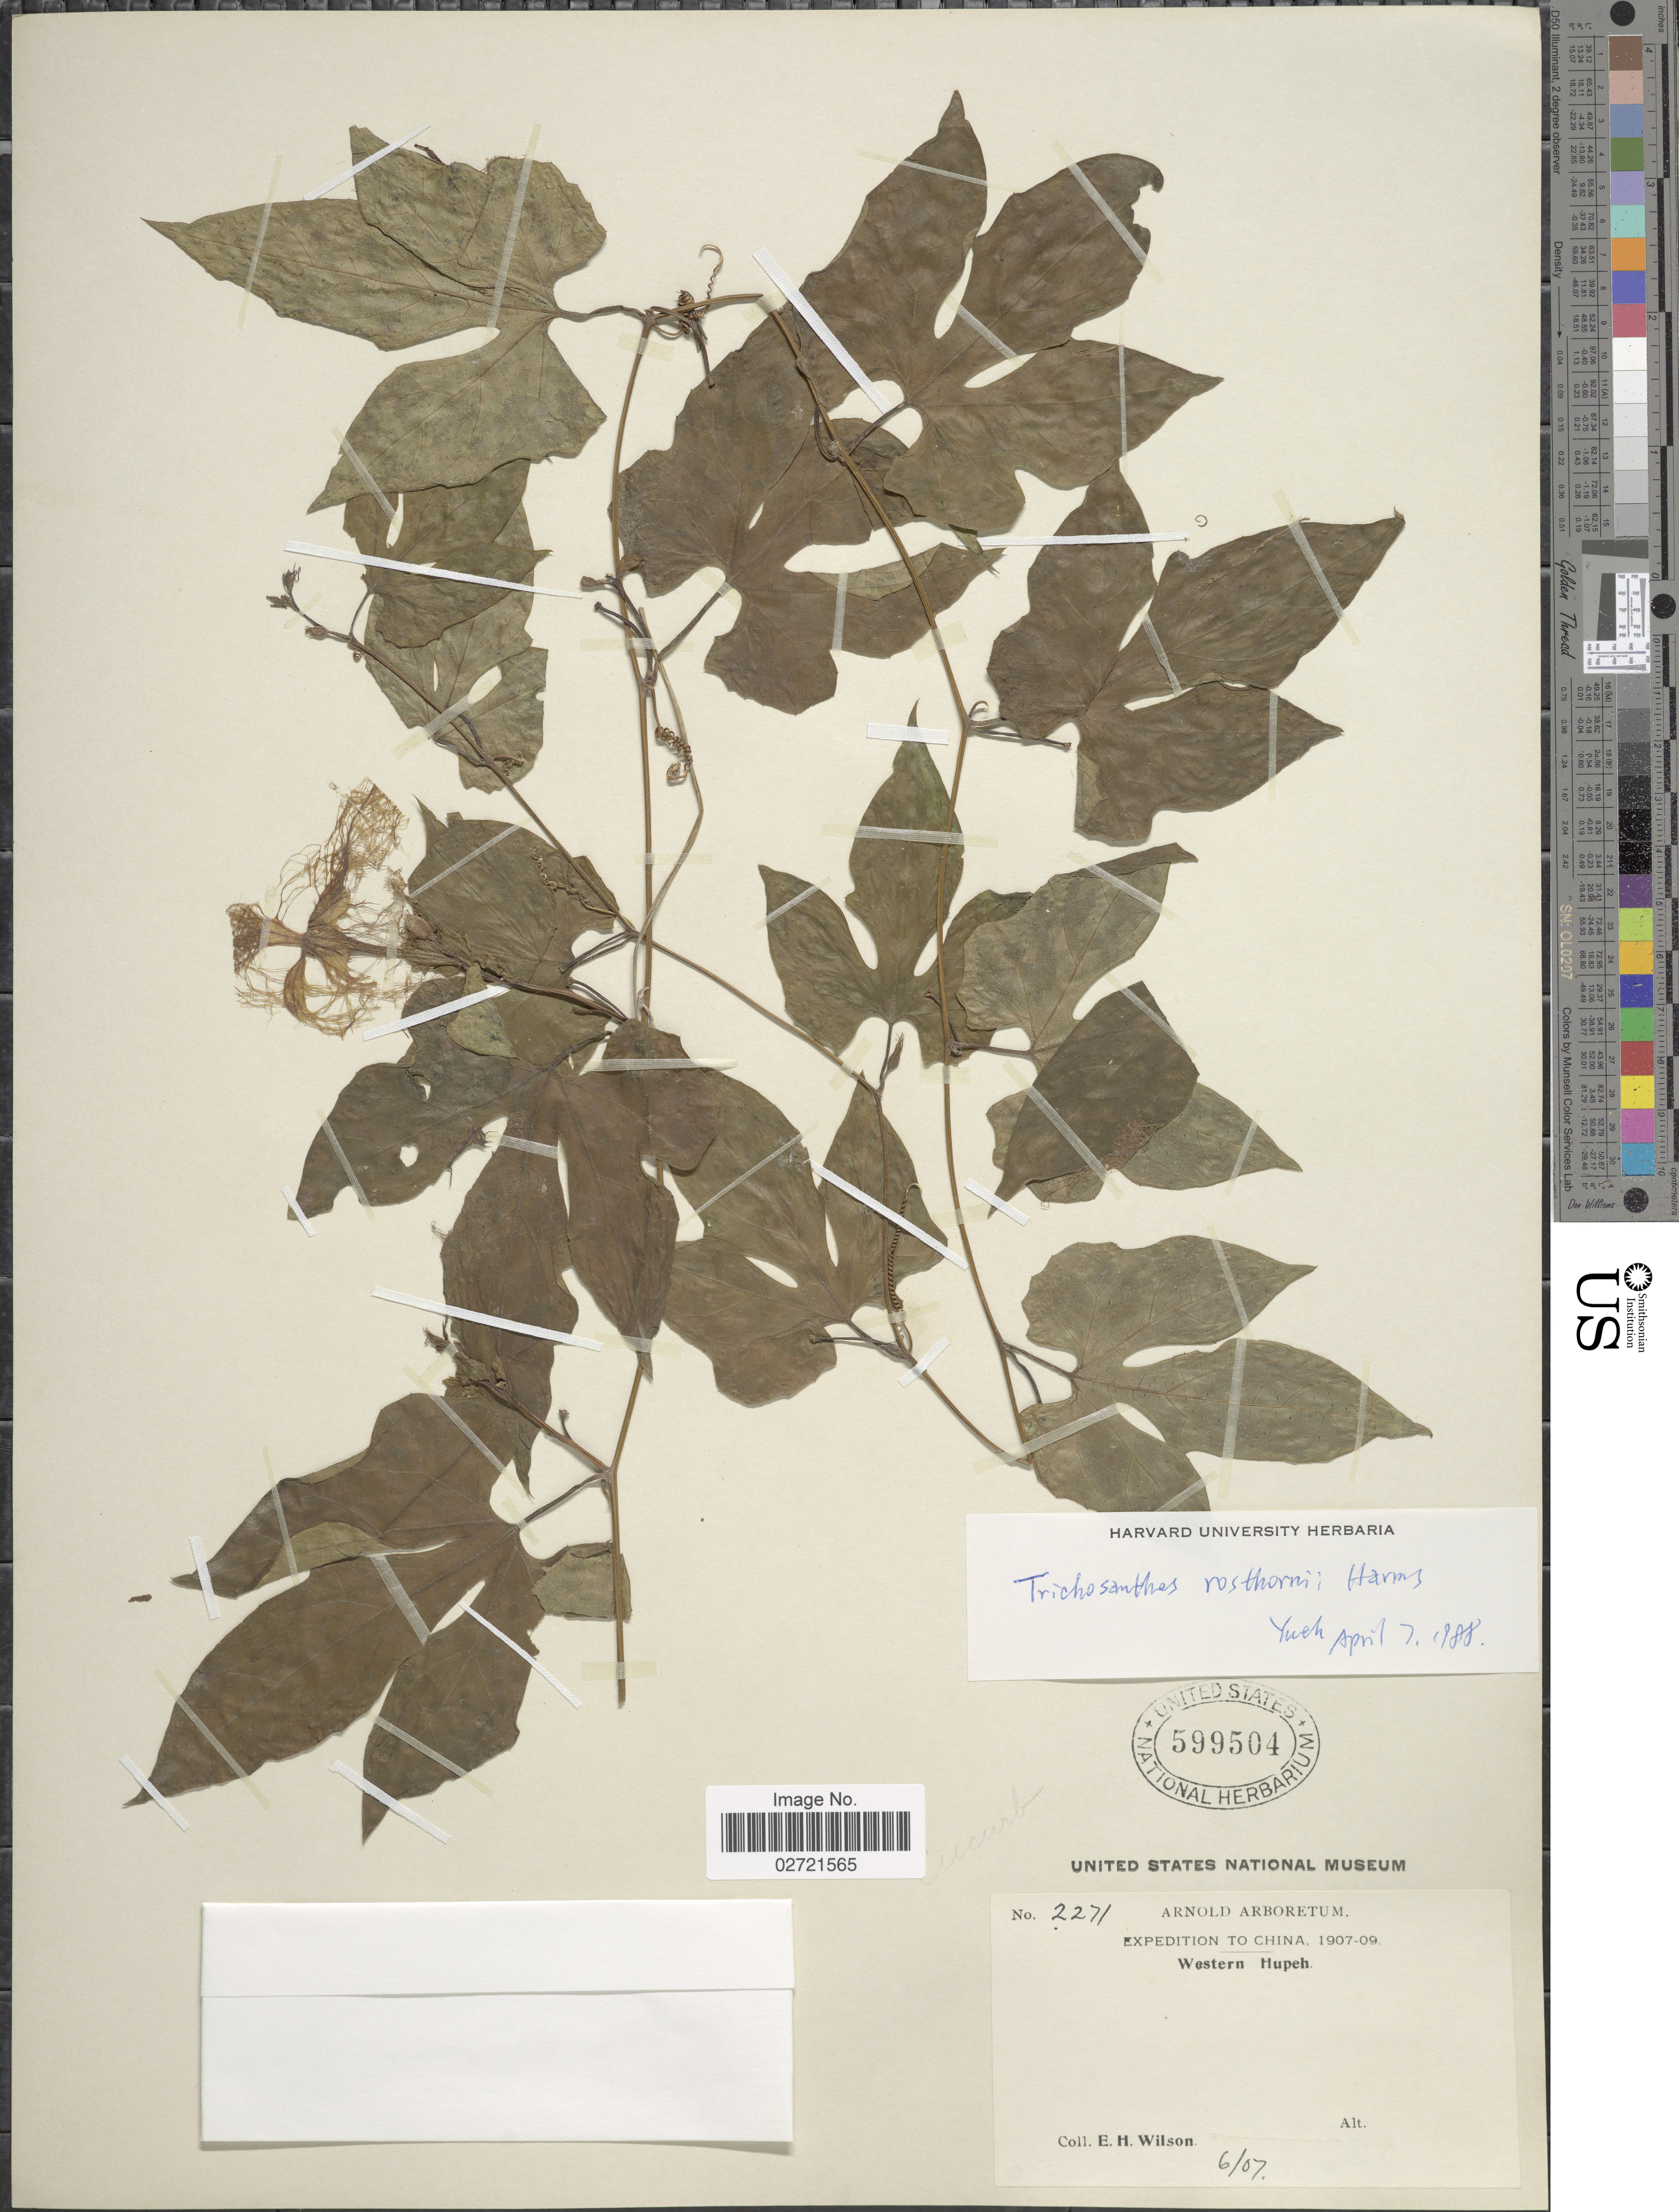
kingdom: Plantae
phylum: Tracheophyta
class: Magnoliopsida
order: Cucurbitales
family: Cucurbitaceae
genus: Trichosanthes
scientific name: Trichosanthes rosthornii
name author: Harms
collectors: E. Wilson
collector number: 2271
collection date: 1907-06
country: China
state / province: Hubei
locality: Western Hupeh, China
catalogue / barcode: US 599504